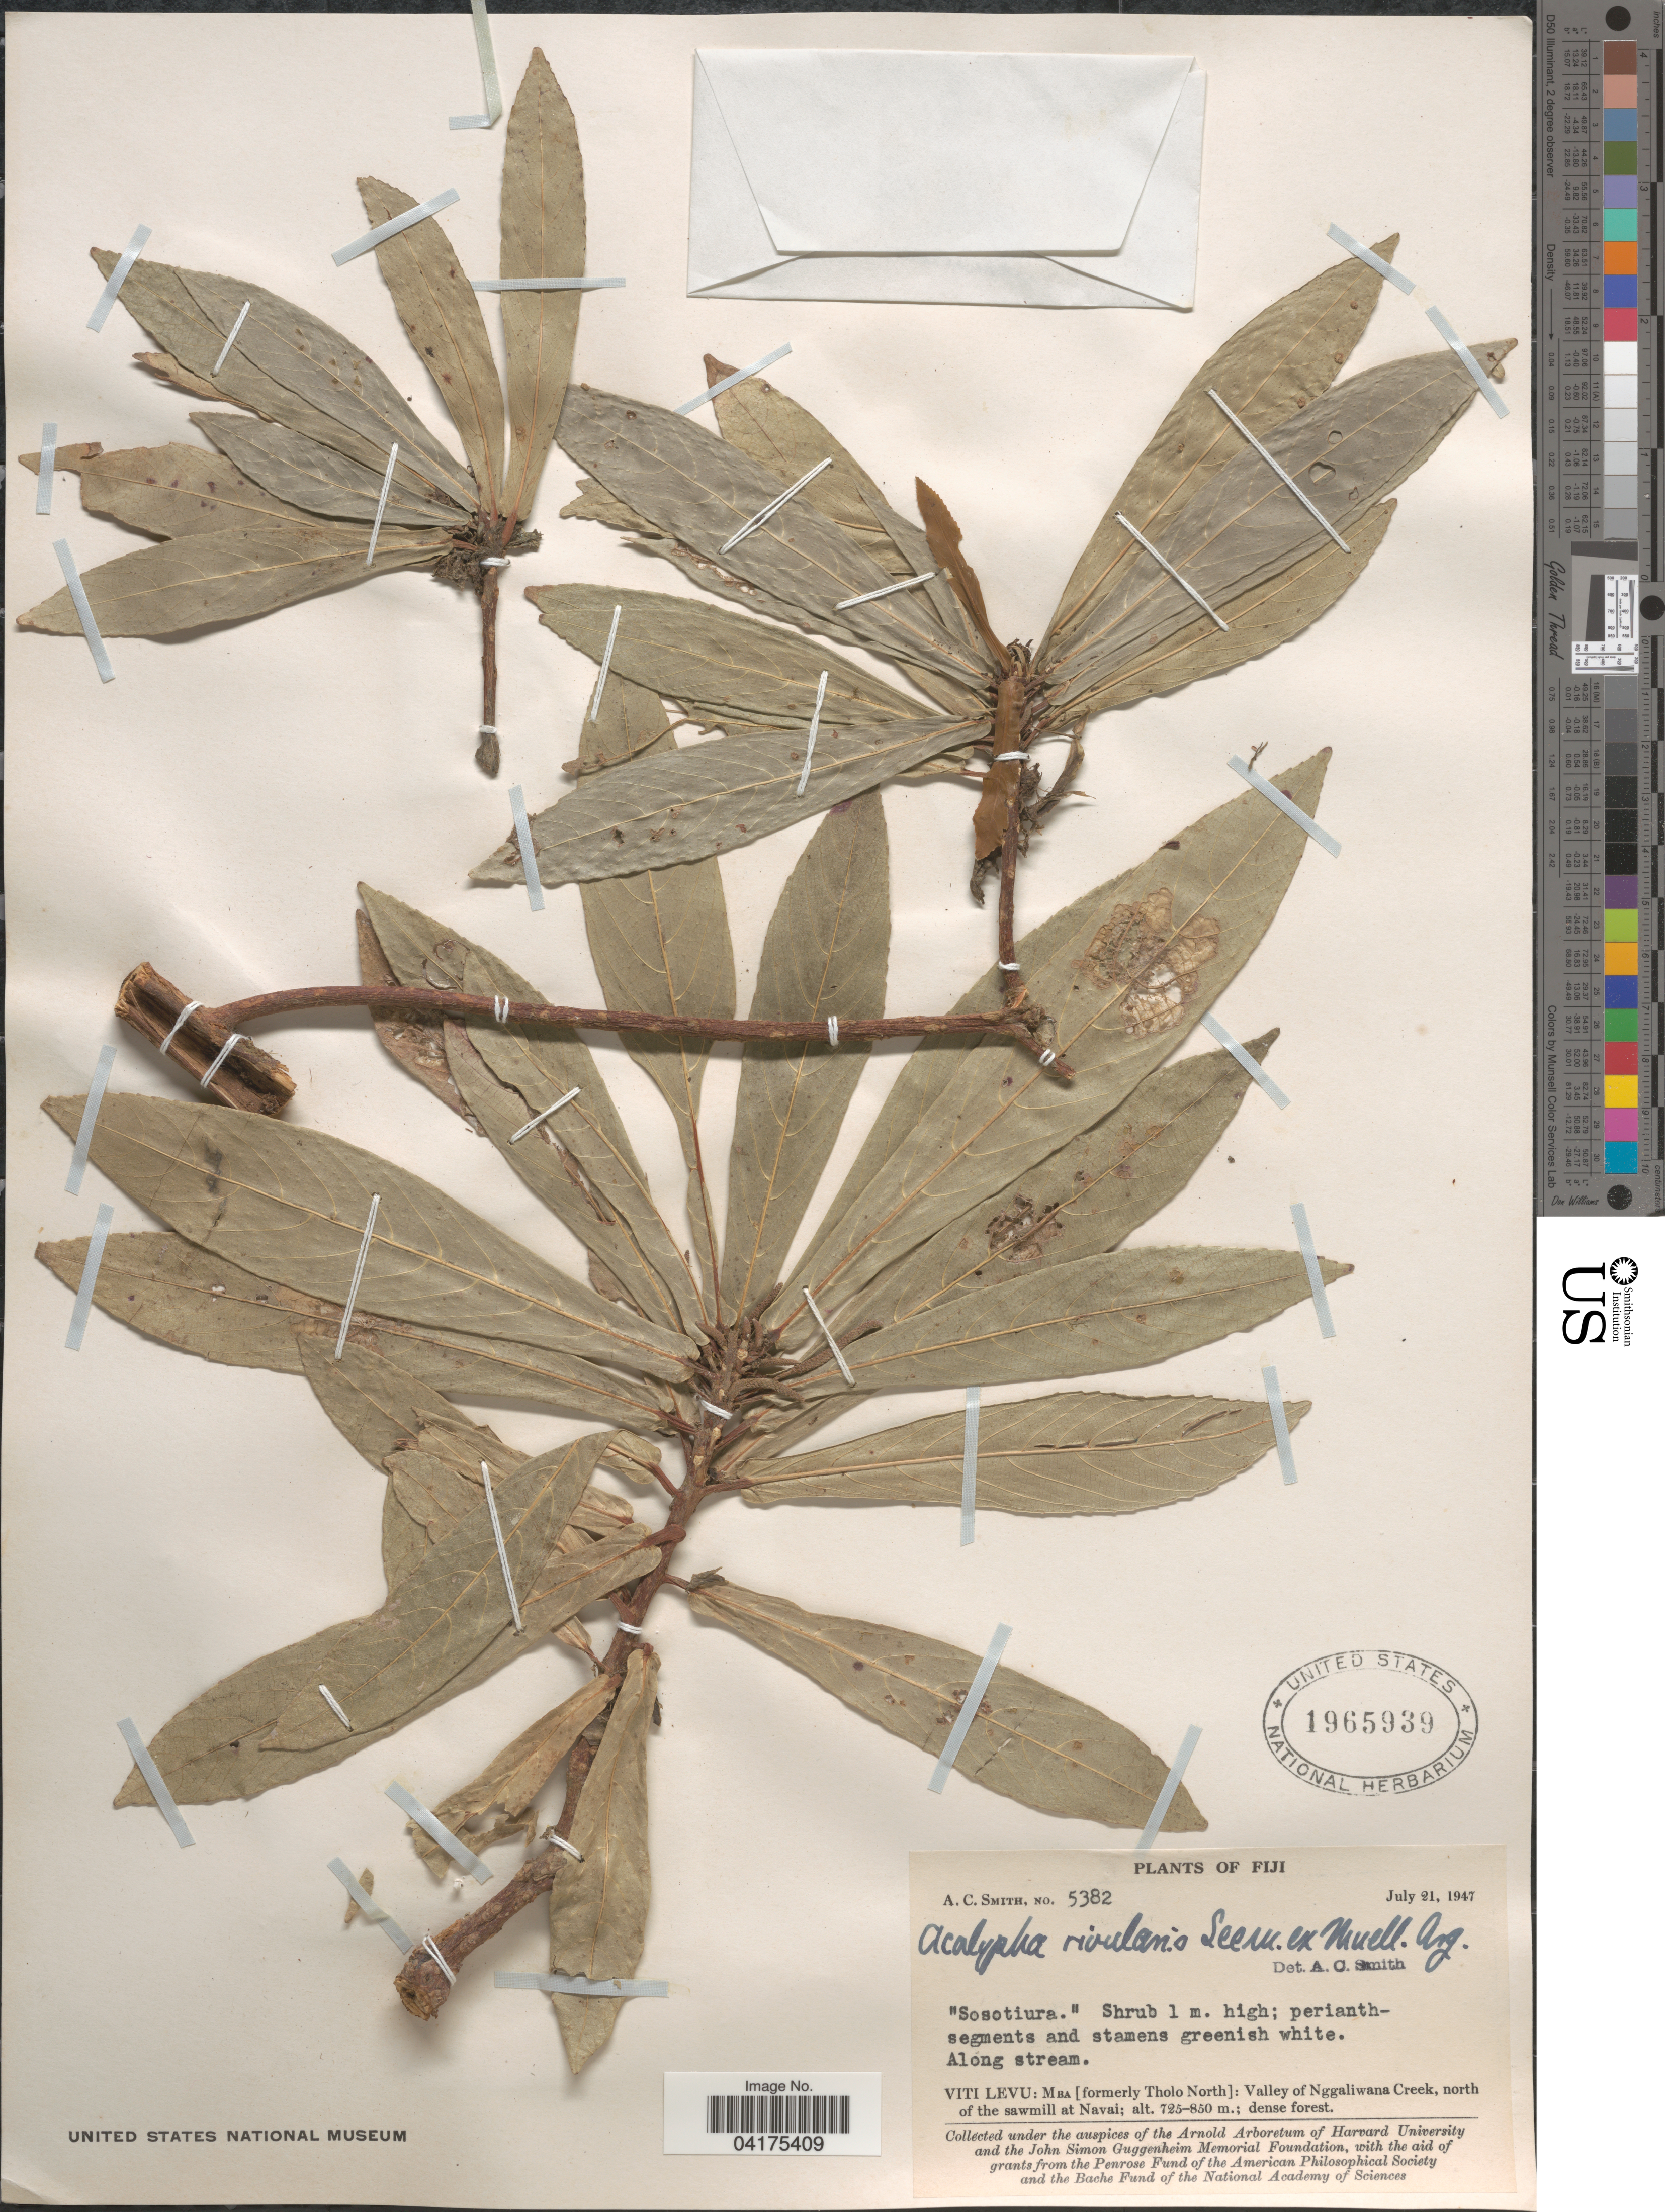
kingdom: Plantae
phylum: Tracheophyta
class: Magnoliopsida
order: Malpighiales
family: Euphorbiaceae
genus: Acalypha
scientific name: Acalypha rivularis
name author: Seem.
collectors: A. C. Smith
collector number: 5382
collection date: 1947-07-21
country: Fiji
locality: Viti Levu: Mba [formerly Tholo North]: Valley of Nggaliwana Creek, north of the sawmill at Navai.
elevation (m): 725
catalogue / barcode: US 1965939